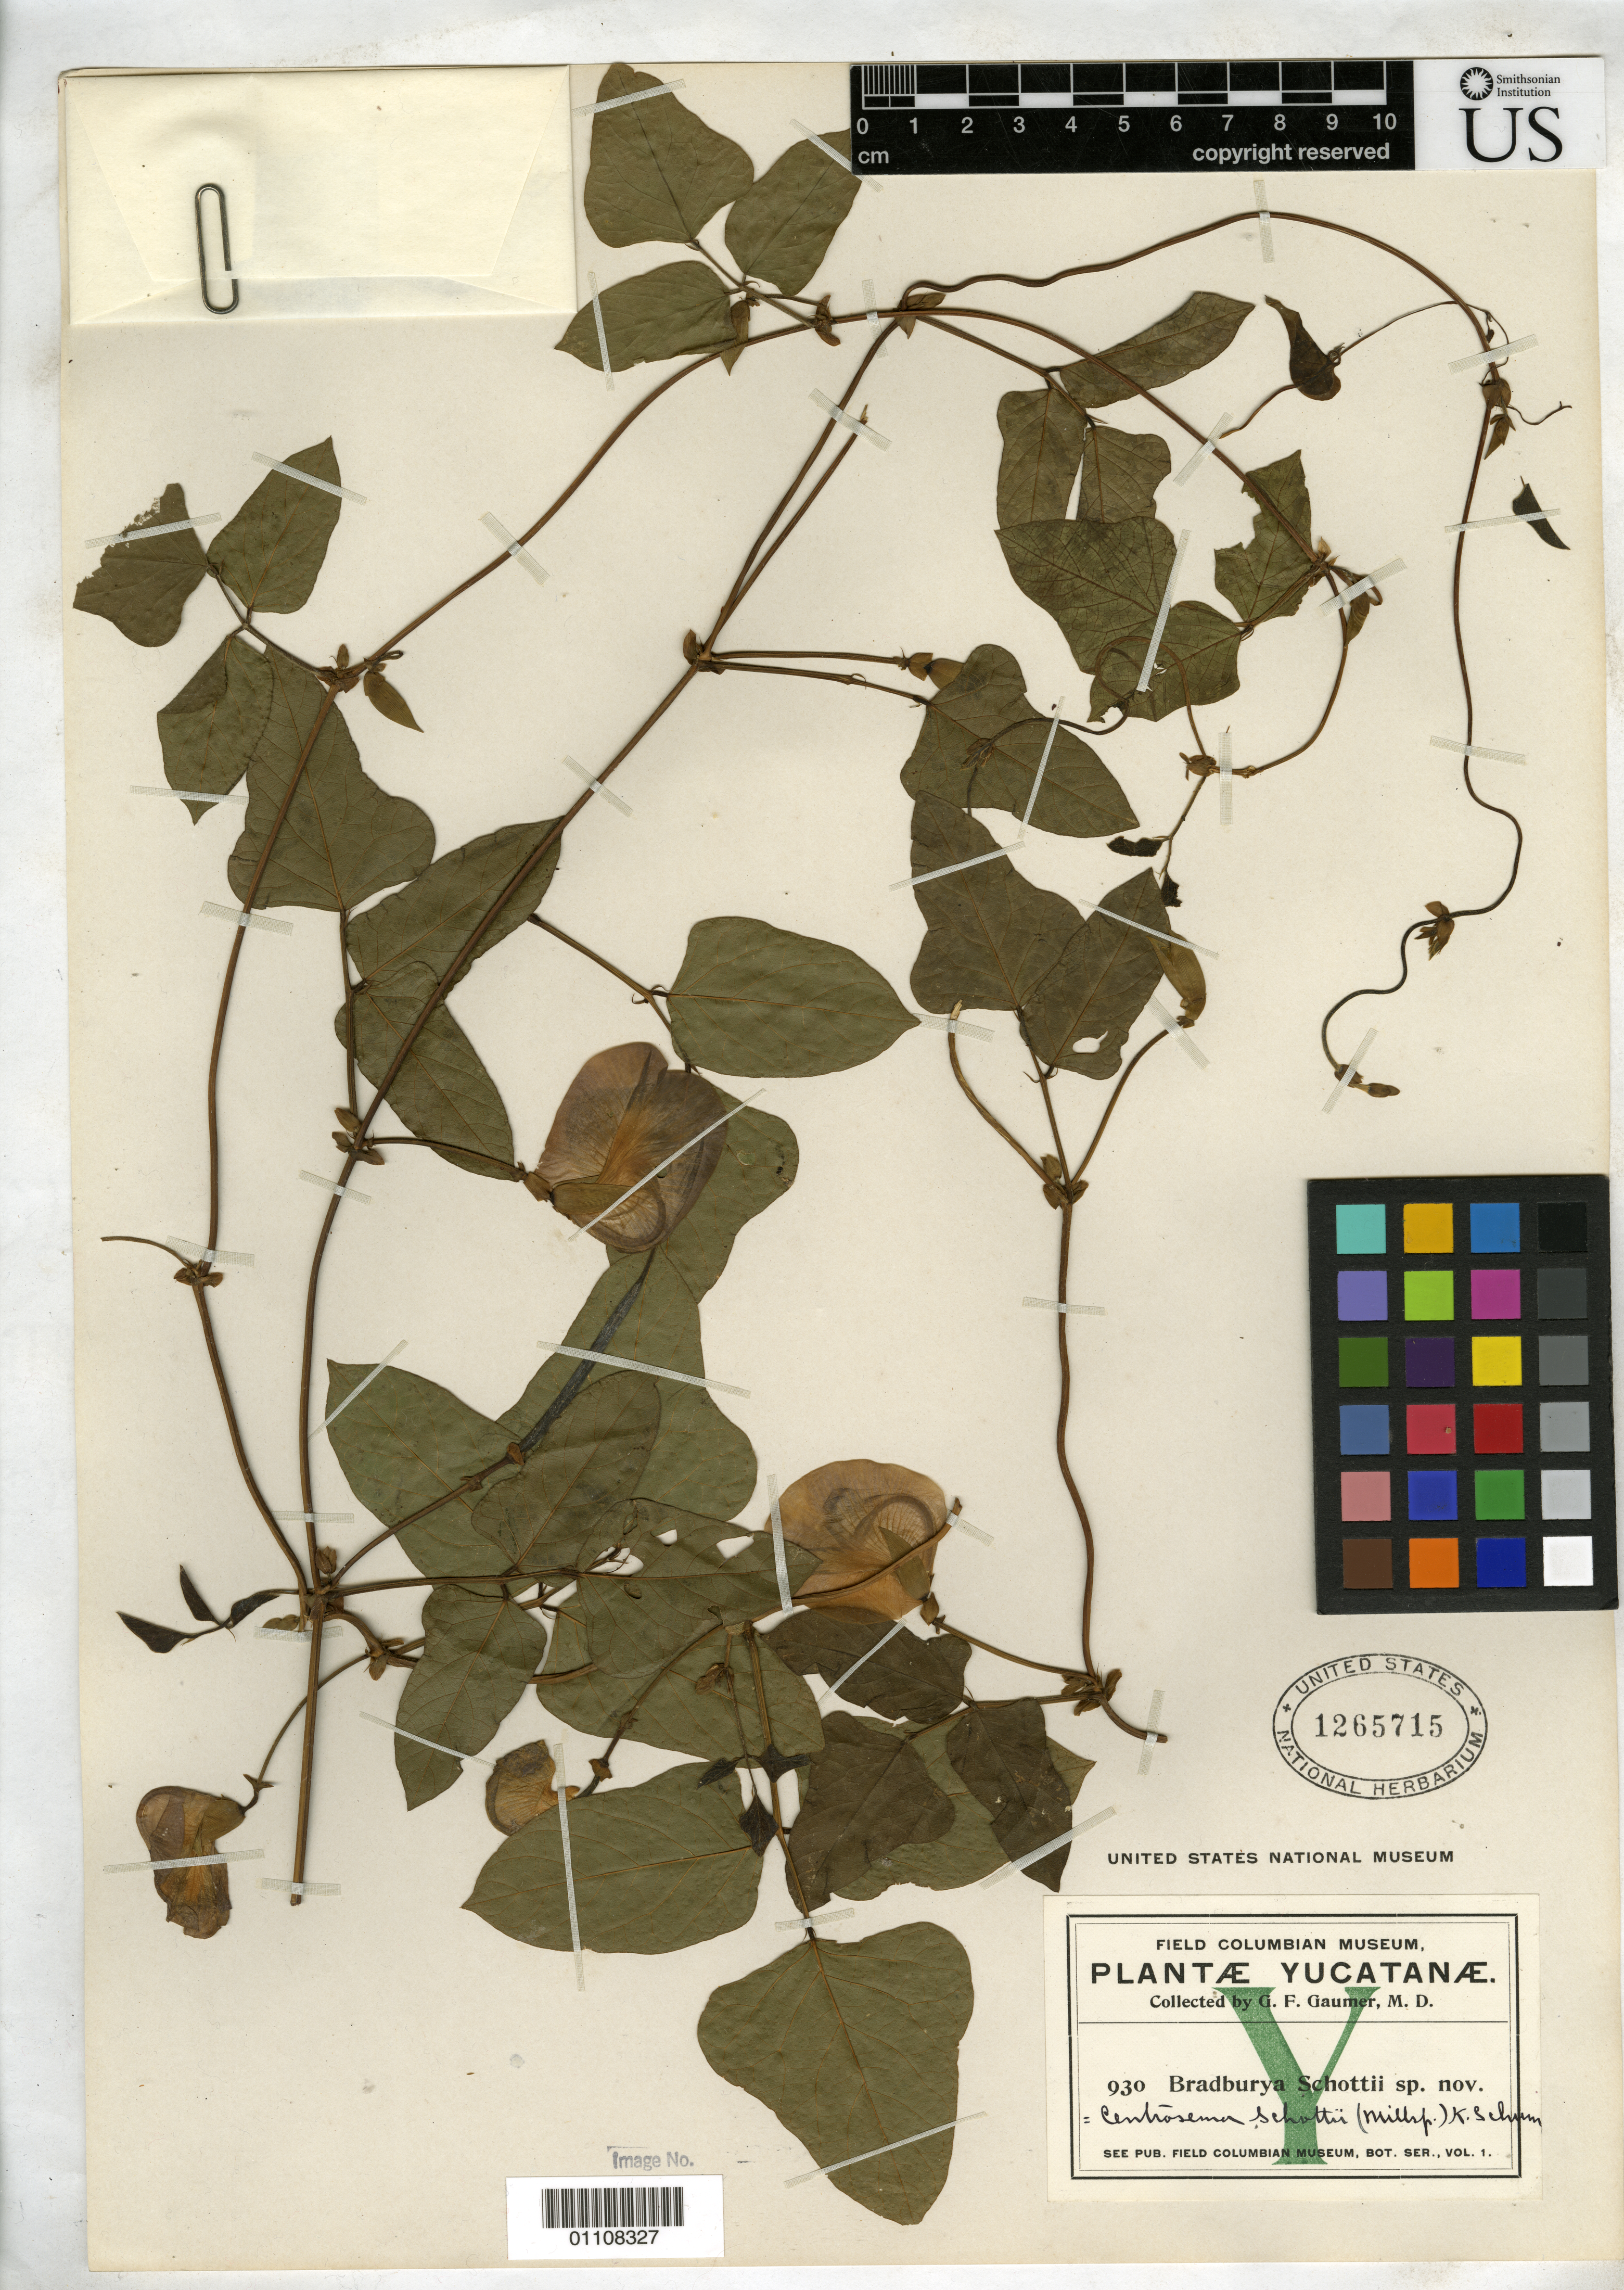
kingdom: Plantae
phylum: Tracheophyta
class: Magnoliopsida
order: Fabales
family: Fabaceae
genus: Bradburya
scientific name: Bradburya schottii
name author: Millsp.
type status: Syntype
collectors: G. F. Gaumer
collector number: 930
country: Mexico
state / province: Yucatán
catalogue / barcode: US 1265715